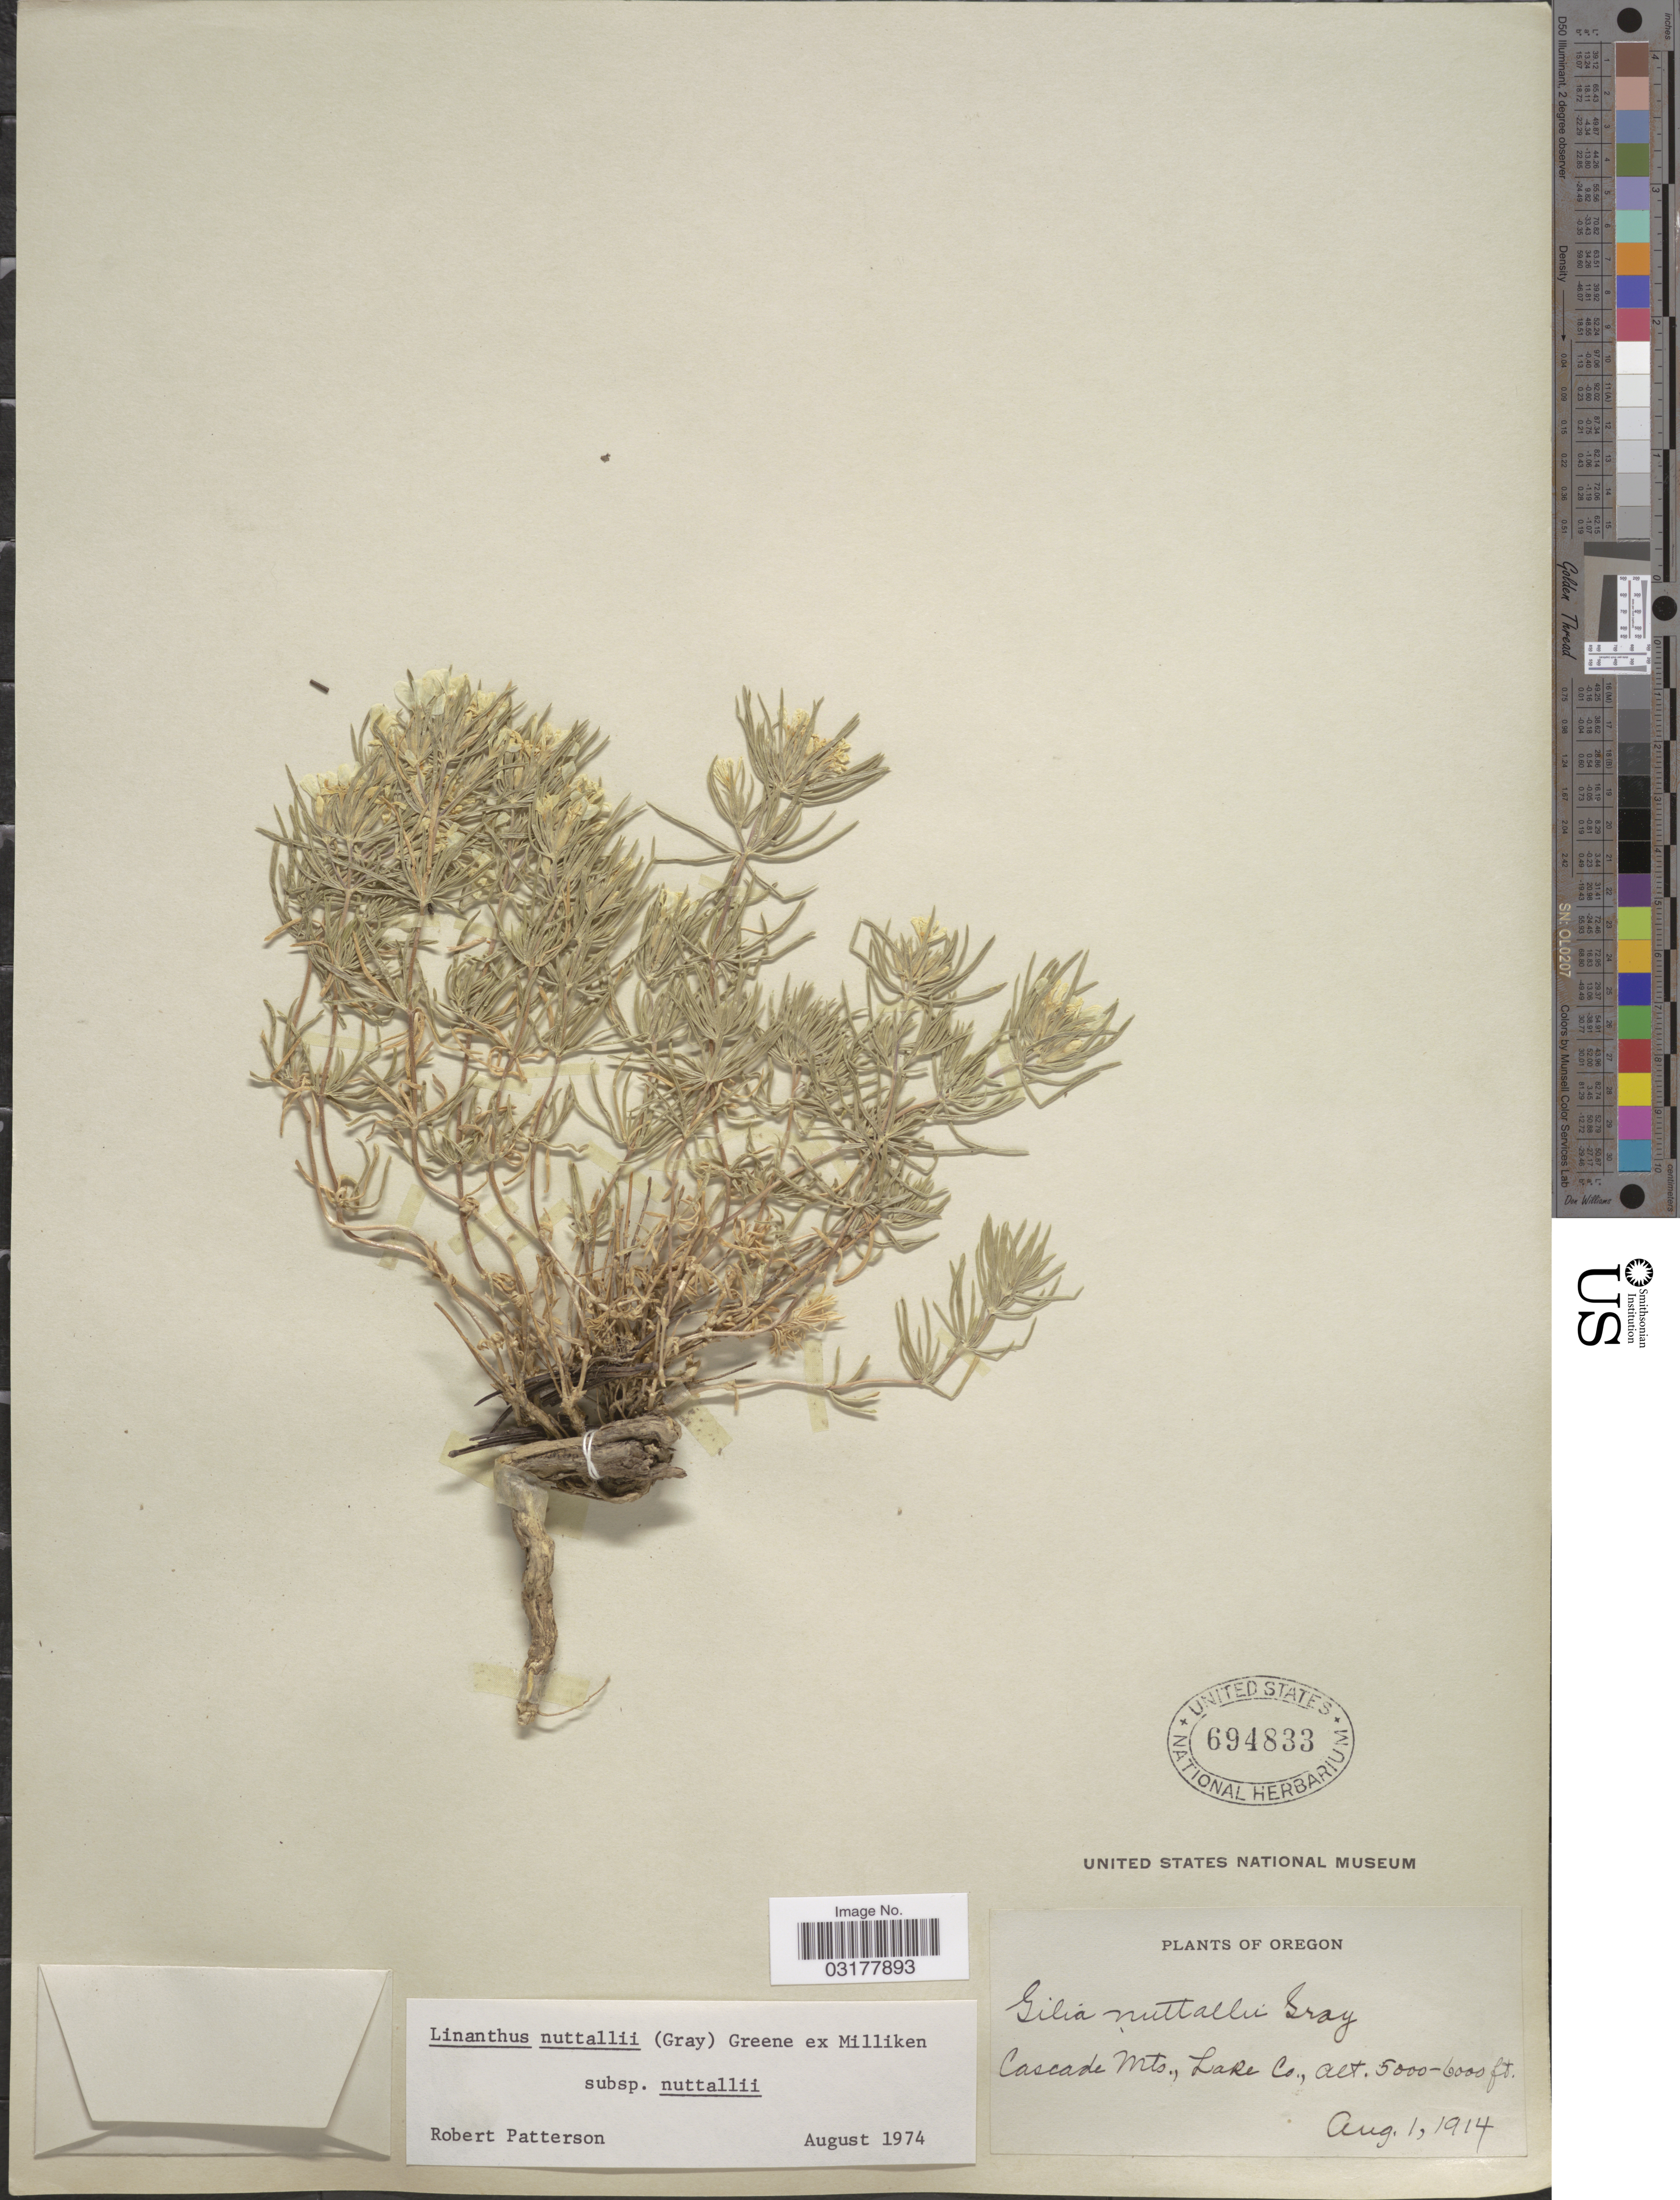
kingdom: Plantae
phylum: Tracheophyta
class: Magnoliopsida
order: Ericales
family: Polemoniaceae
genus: Leptosiphon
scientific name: Leptosiphon nuttallii subsp. nuttallii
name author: (A. Gray) J.M. Porter & L.A. Johnson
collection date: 1914-08-01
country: United States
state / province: Oregon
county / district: Lake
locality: Cascade Mts., Lake Co.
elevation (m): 1524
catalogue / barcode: US 694833